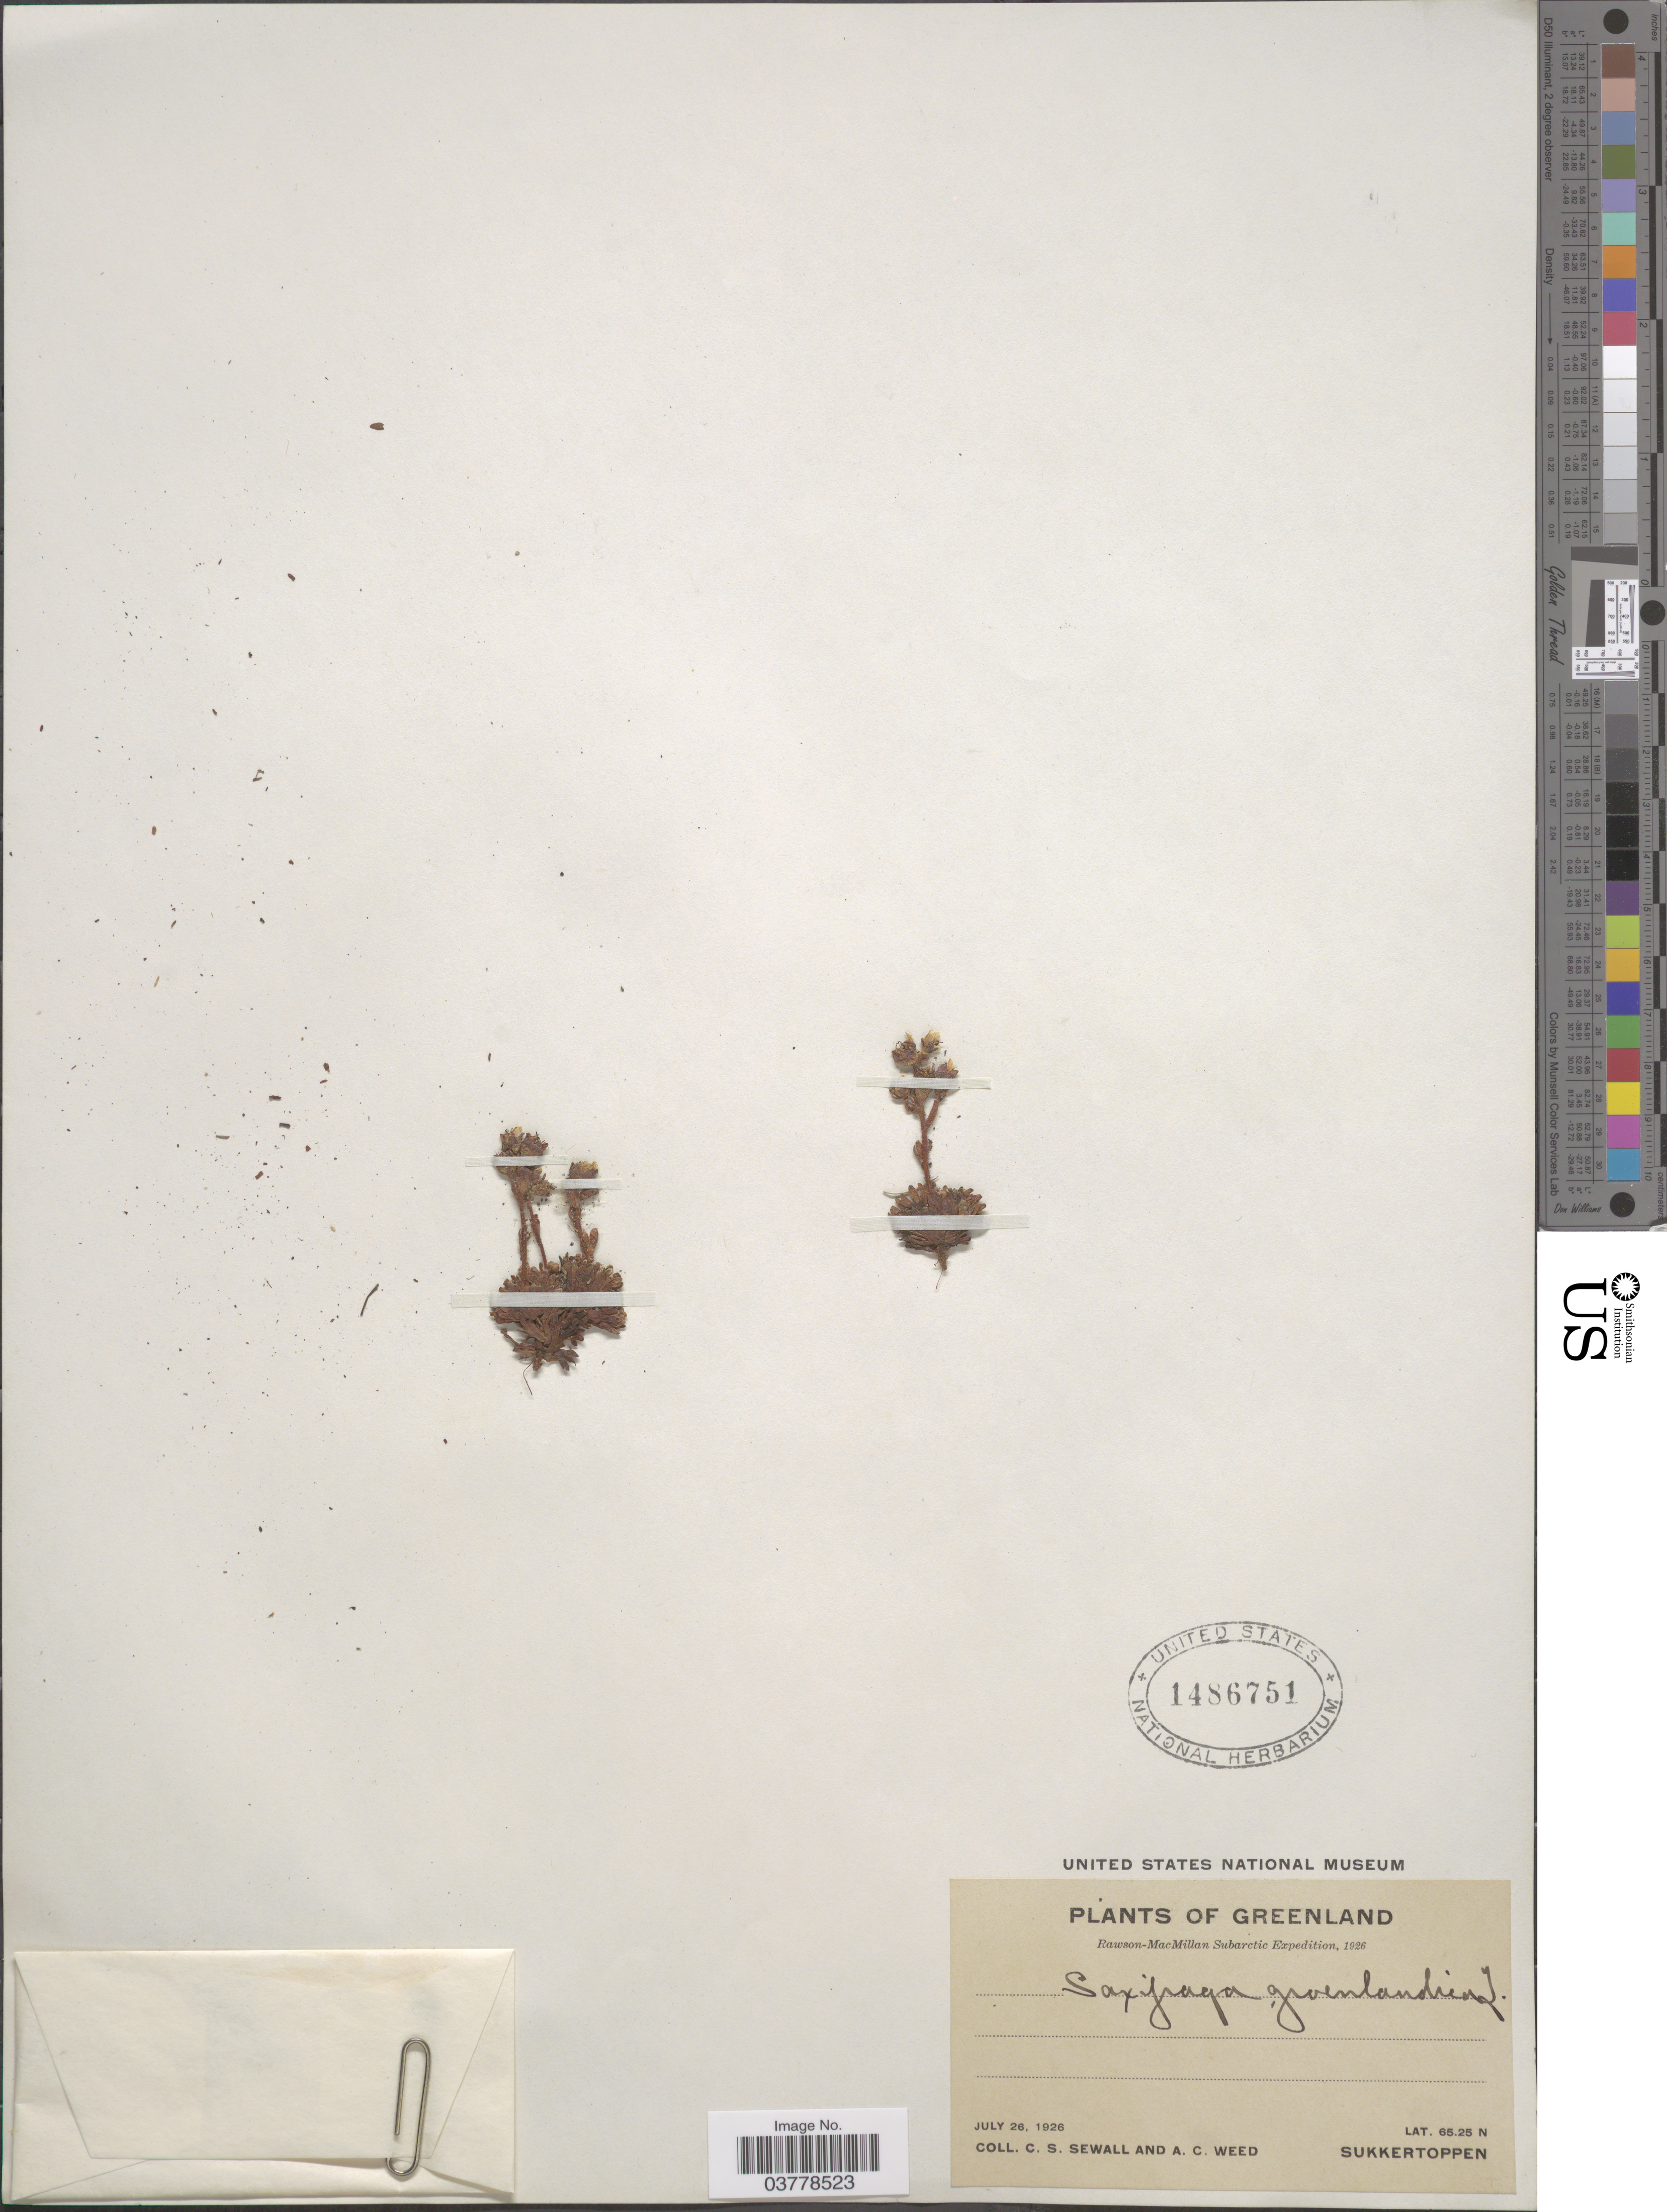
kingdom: Plantae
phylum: Tracheophyta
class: Magnoliopsida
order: Saxifragales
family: Saxifragaceae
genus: Saxifraga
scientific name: Saxifraga caespitosa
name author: L.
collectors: C. Sewall & A. Weed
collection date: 1926-07-26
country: Greenland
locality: Sukkertoppen.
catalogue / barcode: US 1486751